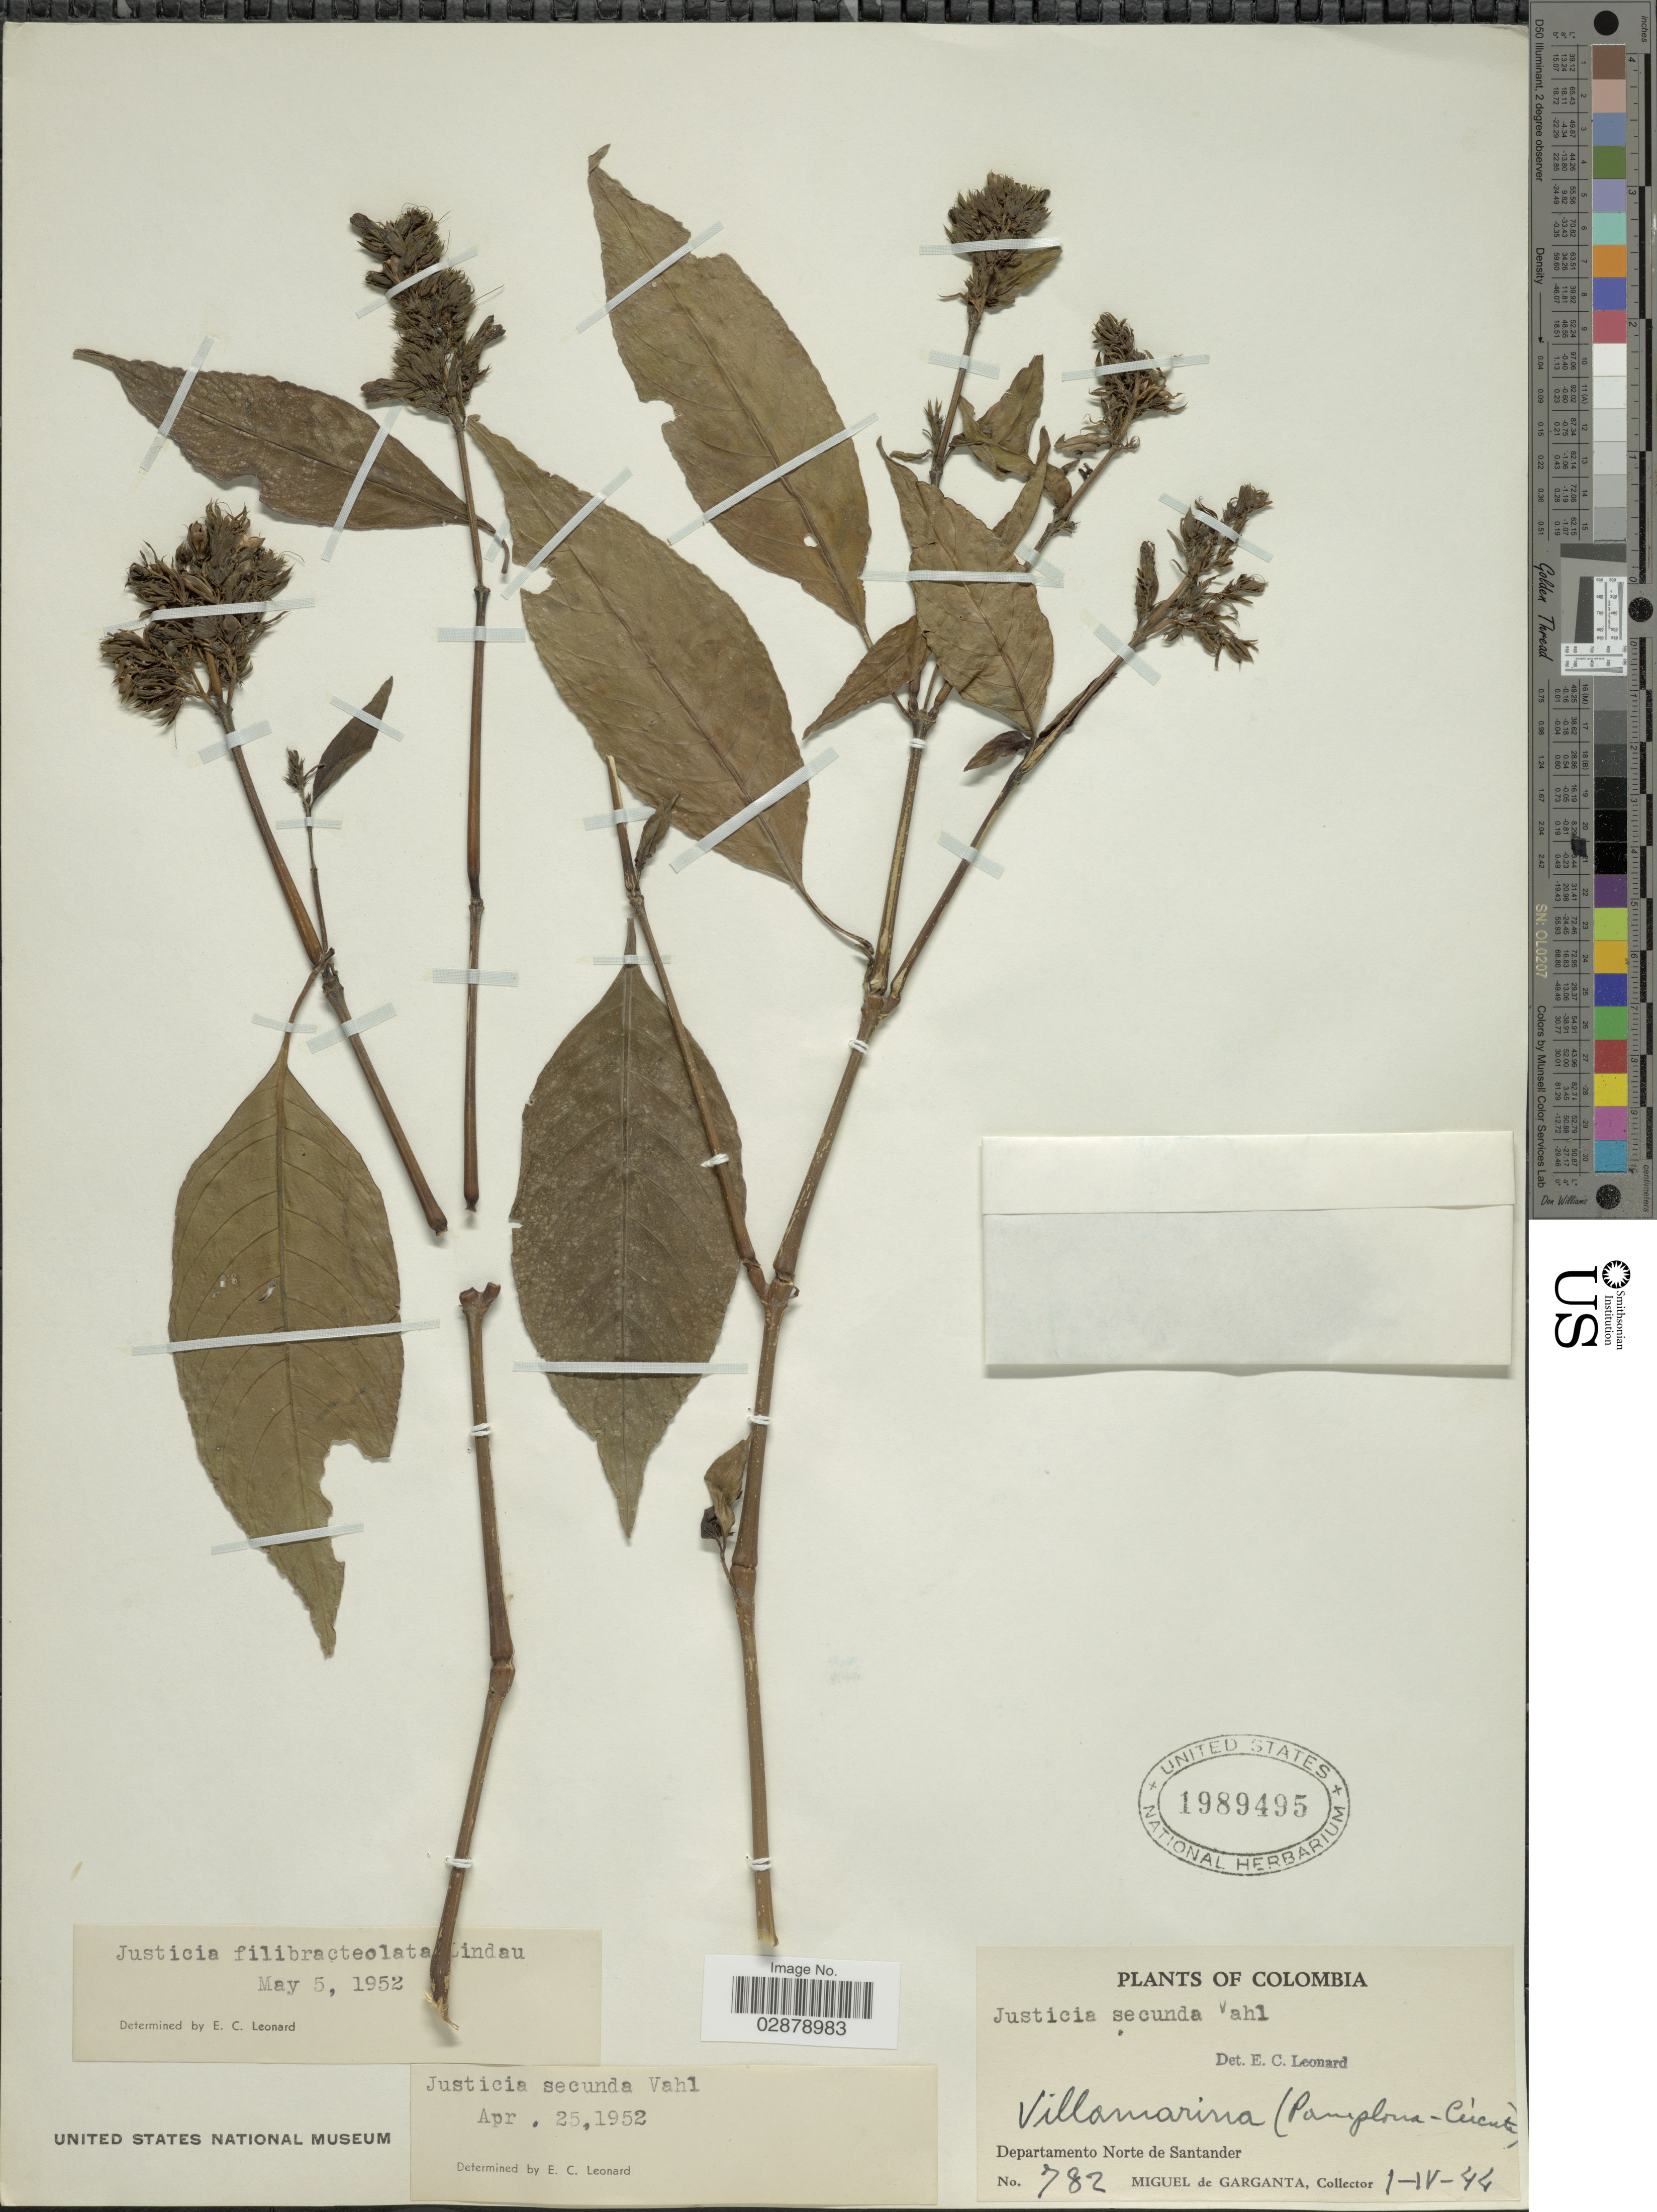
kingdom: Plantae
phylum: Tracheophyta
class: Magnoliopsida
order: Lamiales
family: Acanthaceae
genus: Justicia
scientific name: Justicia filibracteolata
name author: Lindau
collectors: M. Garganta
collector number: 782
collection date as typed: Transcribed d/m/y: 1/4/44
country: Colombia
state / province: Norte de Santander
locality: Villamarina (Pamplona-Cúcuta). Departamento Norte de Santander.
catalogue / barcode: US 1989495